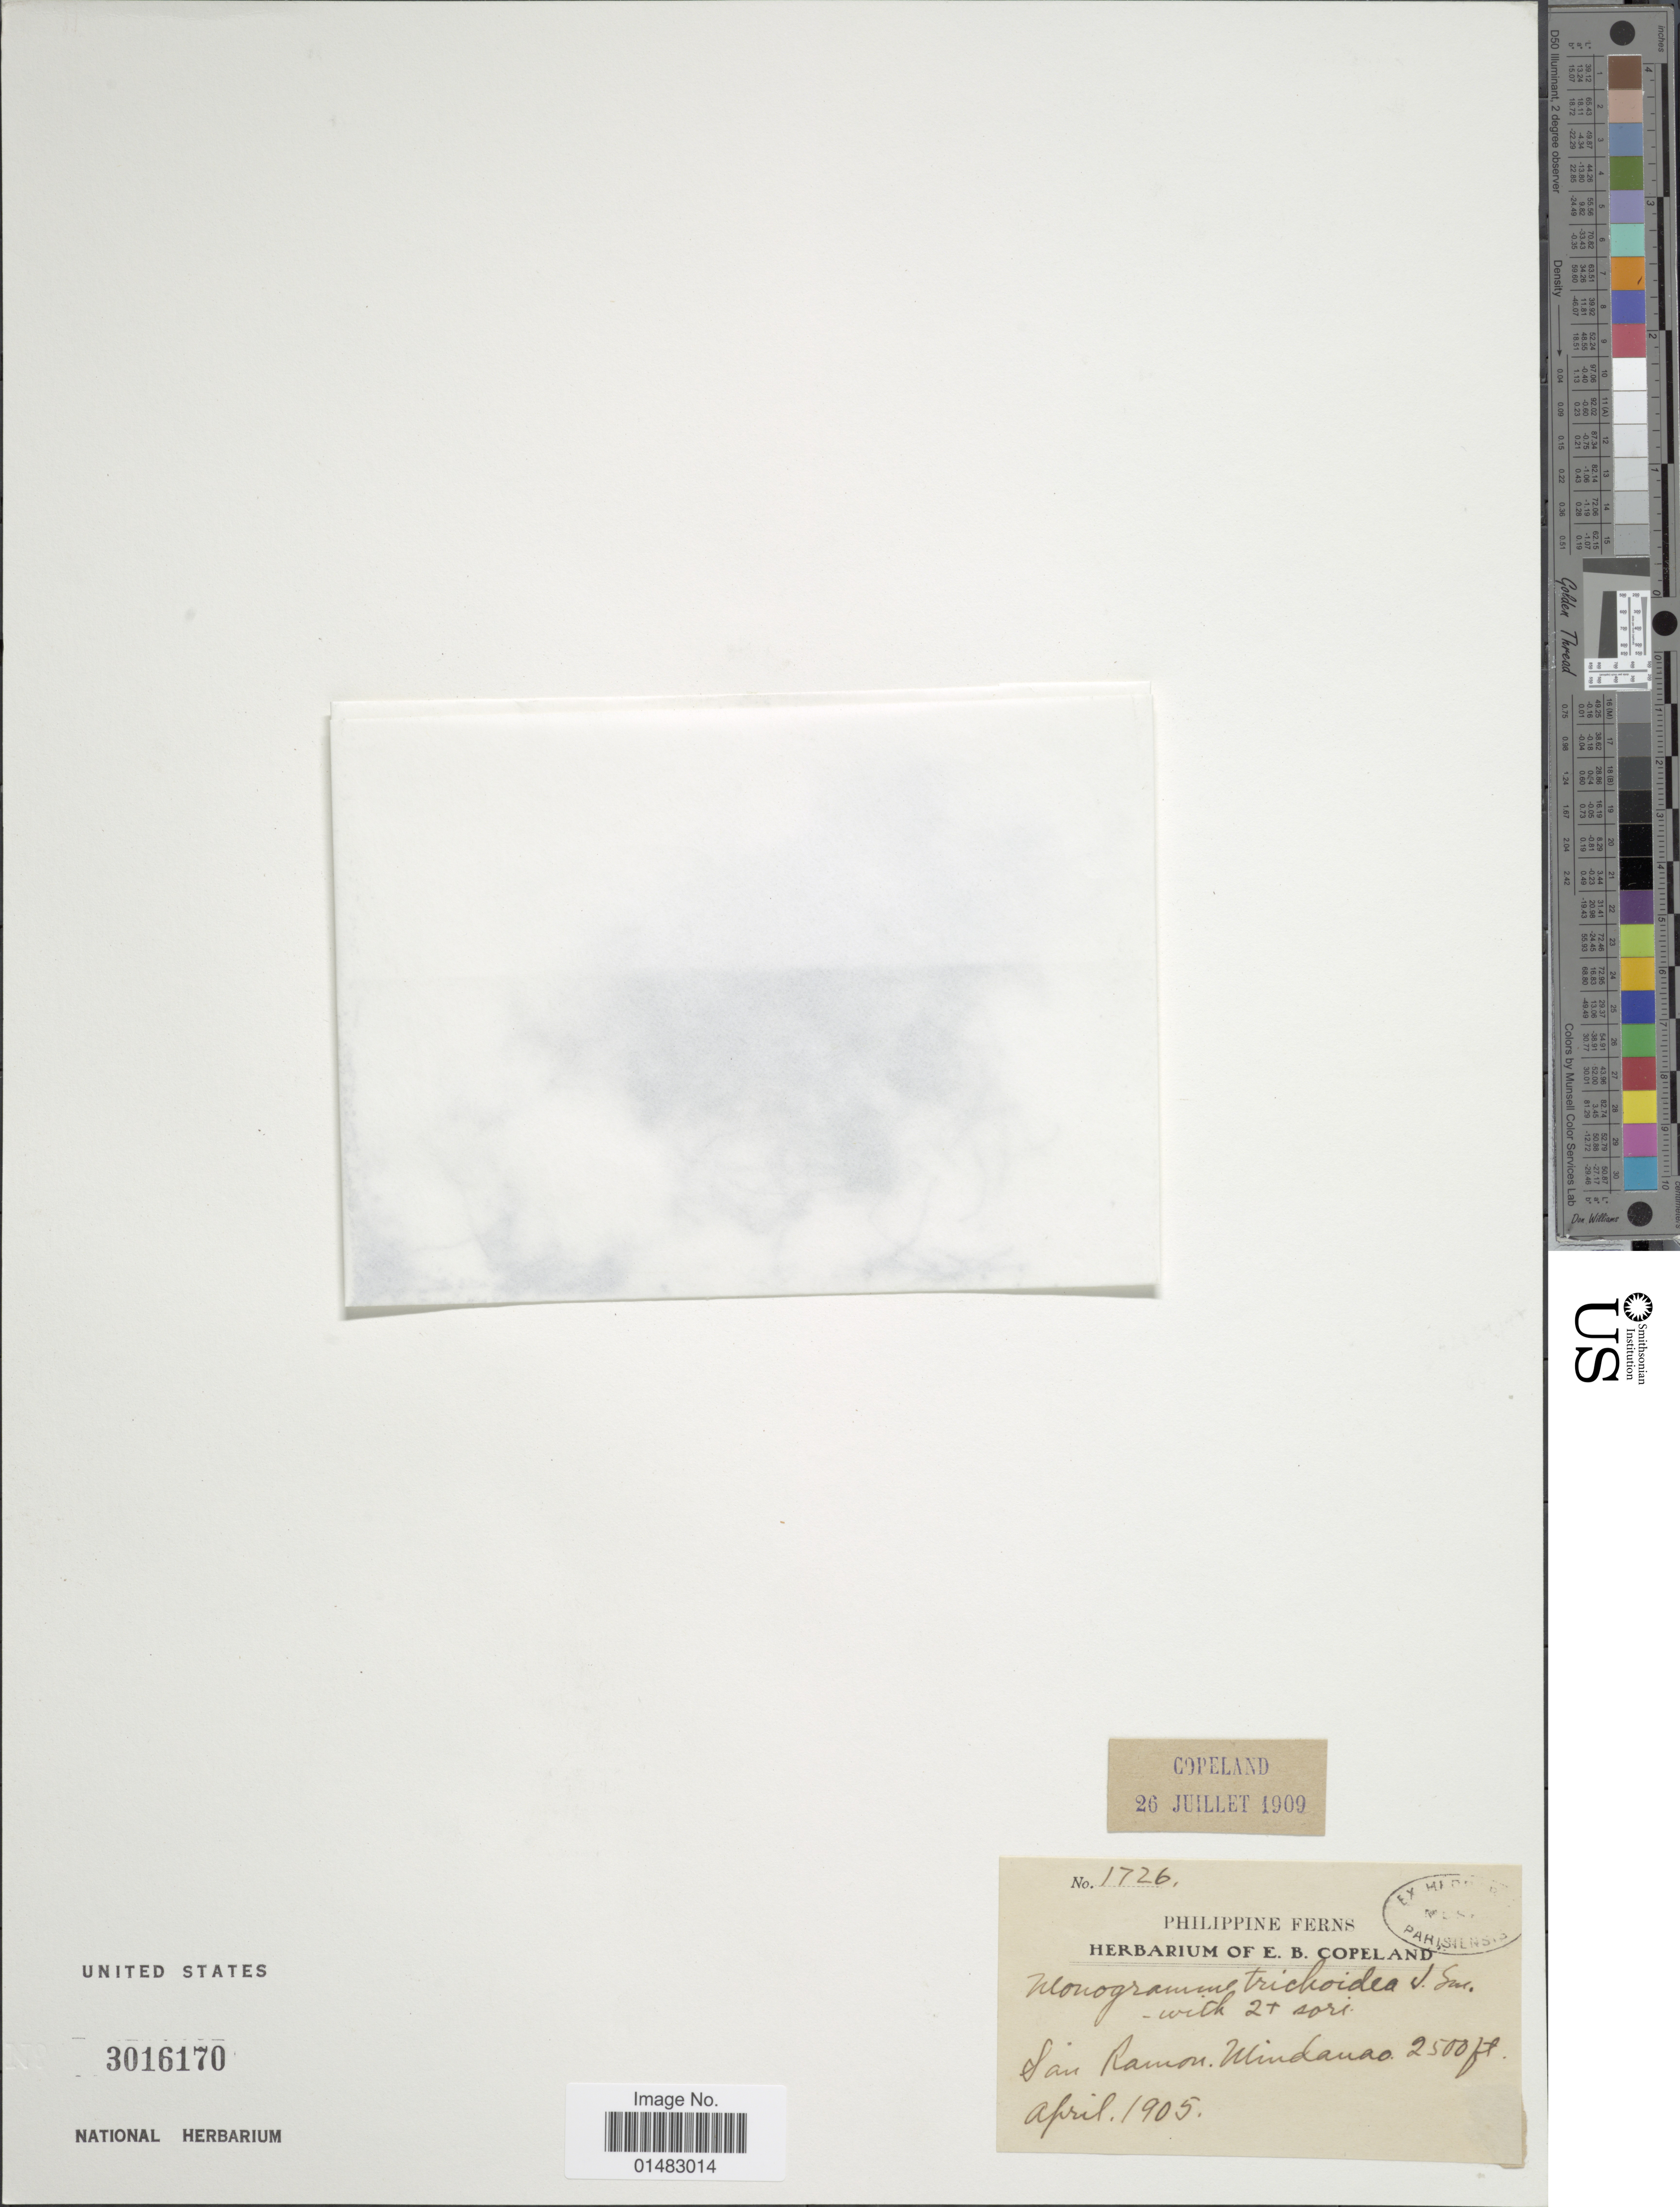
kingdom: Plantae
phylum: Tracheophyta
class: Polypodiopsida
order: Polypodiales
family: Pteridaceae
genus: Monogramma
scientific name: Monogramma trichoidea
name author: (Fée) Hook. & Baker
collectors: ex herb. E. B. Copeland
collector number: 1726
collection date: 1905-04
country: Philippines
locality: San Ramon, Mindanao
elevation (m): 762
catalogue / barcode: US 3016170